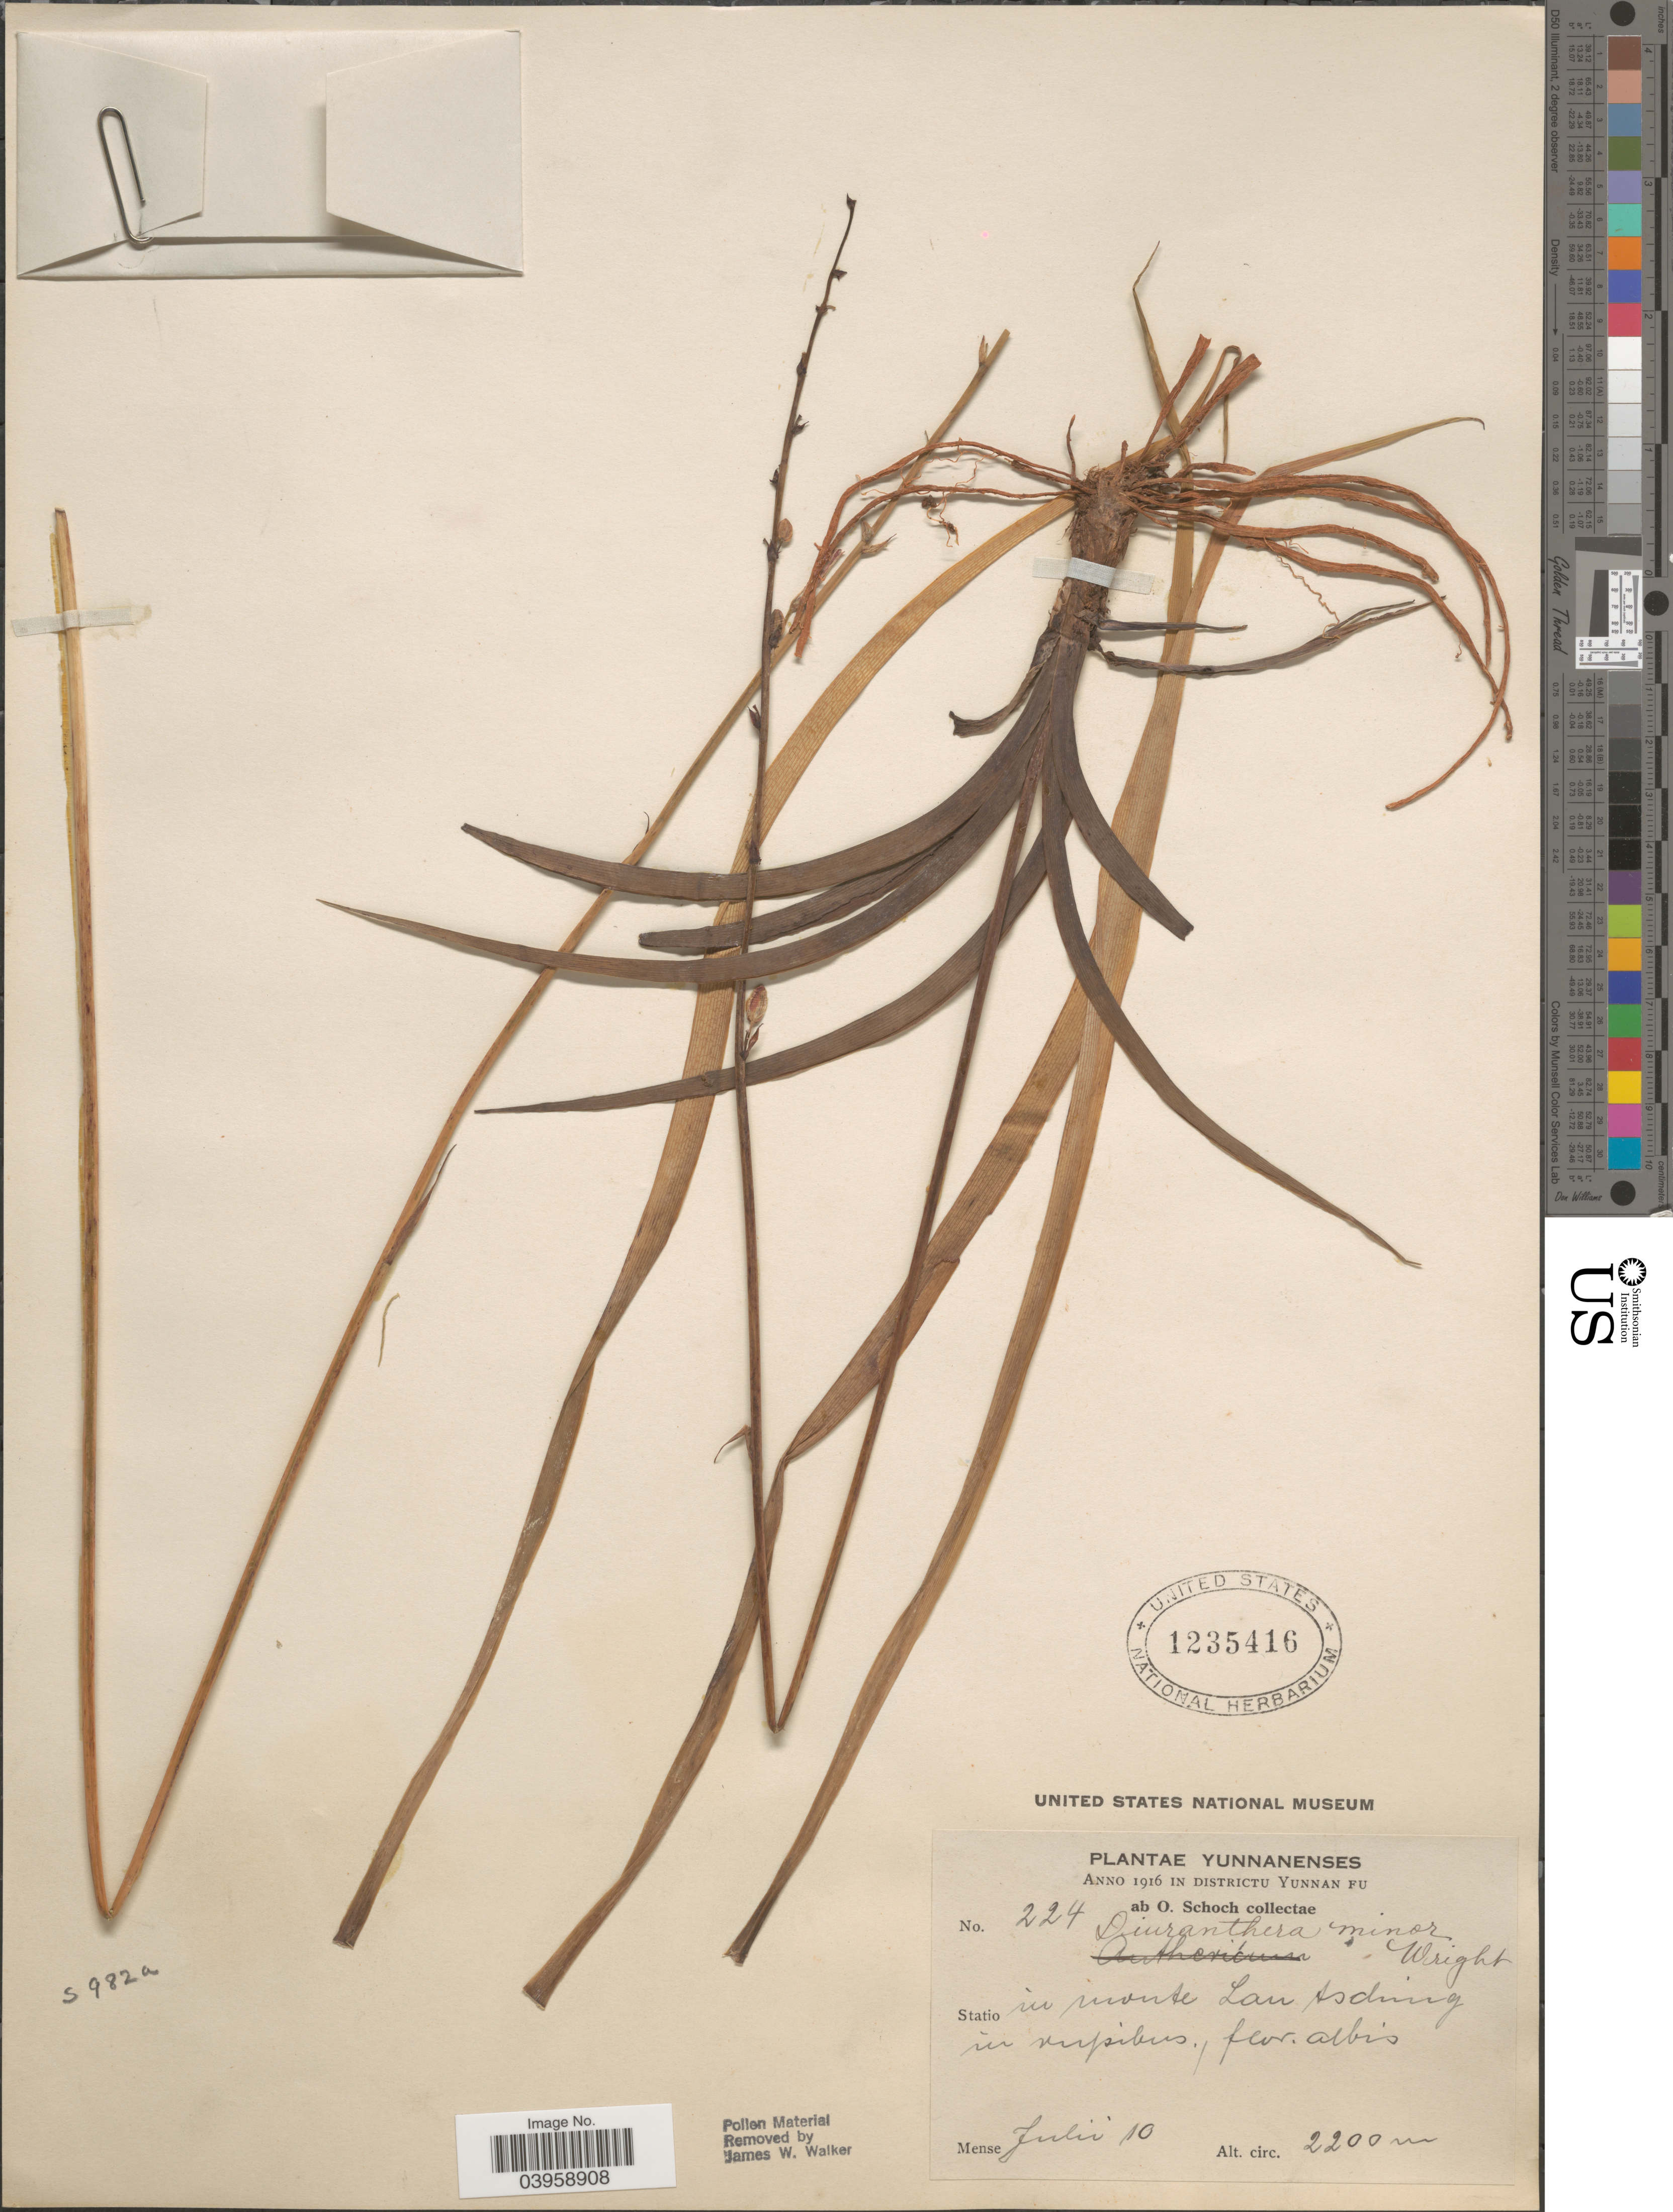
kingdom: Plantae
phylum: Tracheophyta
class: Liliopsida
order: Asparagales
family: Asparagaceae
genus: Diuranthera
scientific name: Diuranthera minor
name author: C.H. Wright ex Hemsl.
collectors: O. Schoch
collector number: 224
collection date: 1916-07-10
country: China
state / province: Yunnan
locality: In districtu Yunnan Fu. Statio in monte Lan Tsching in rupibus.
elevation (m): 2200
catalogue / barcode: US 1235416